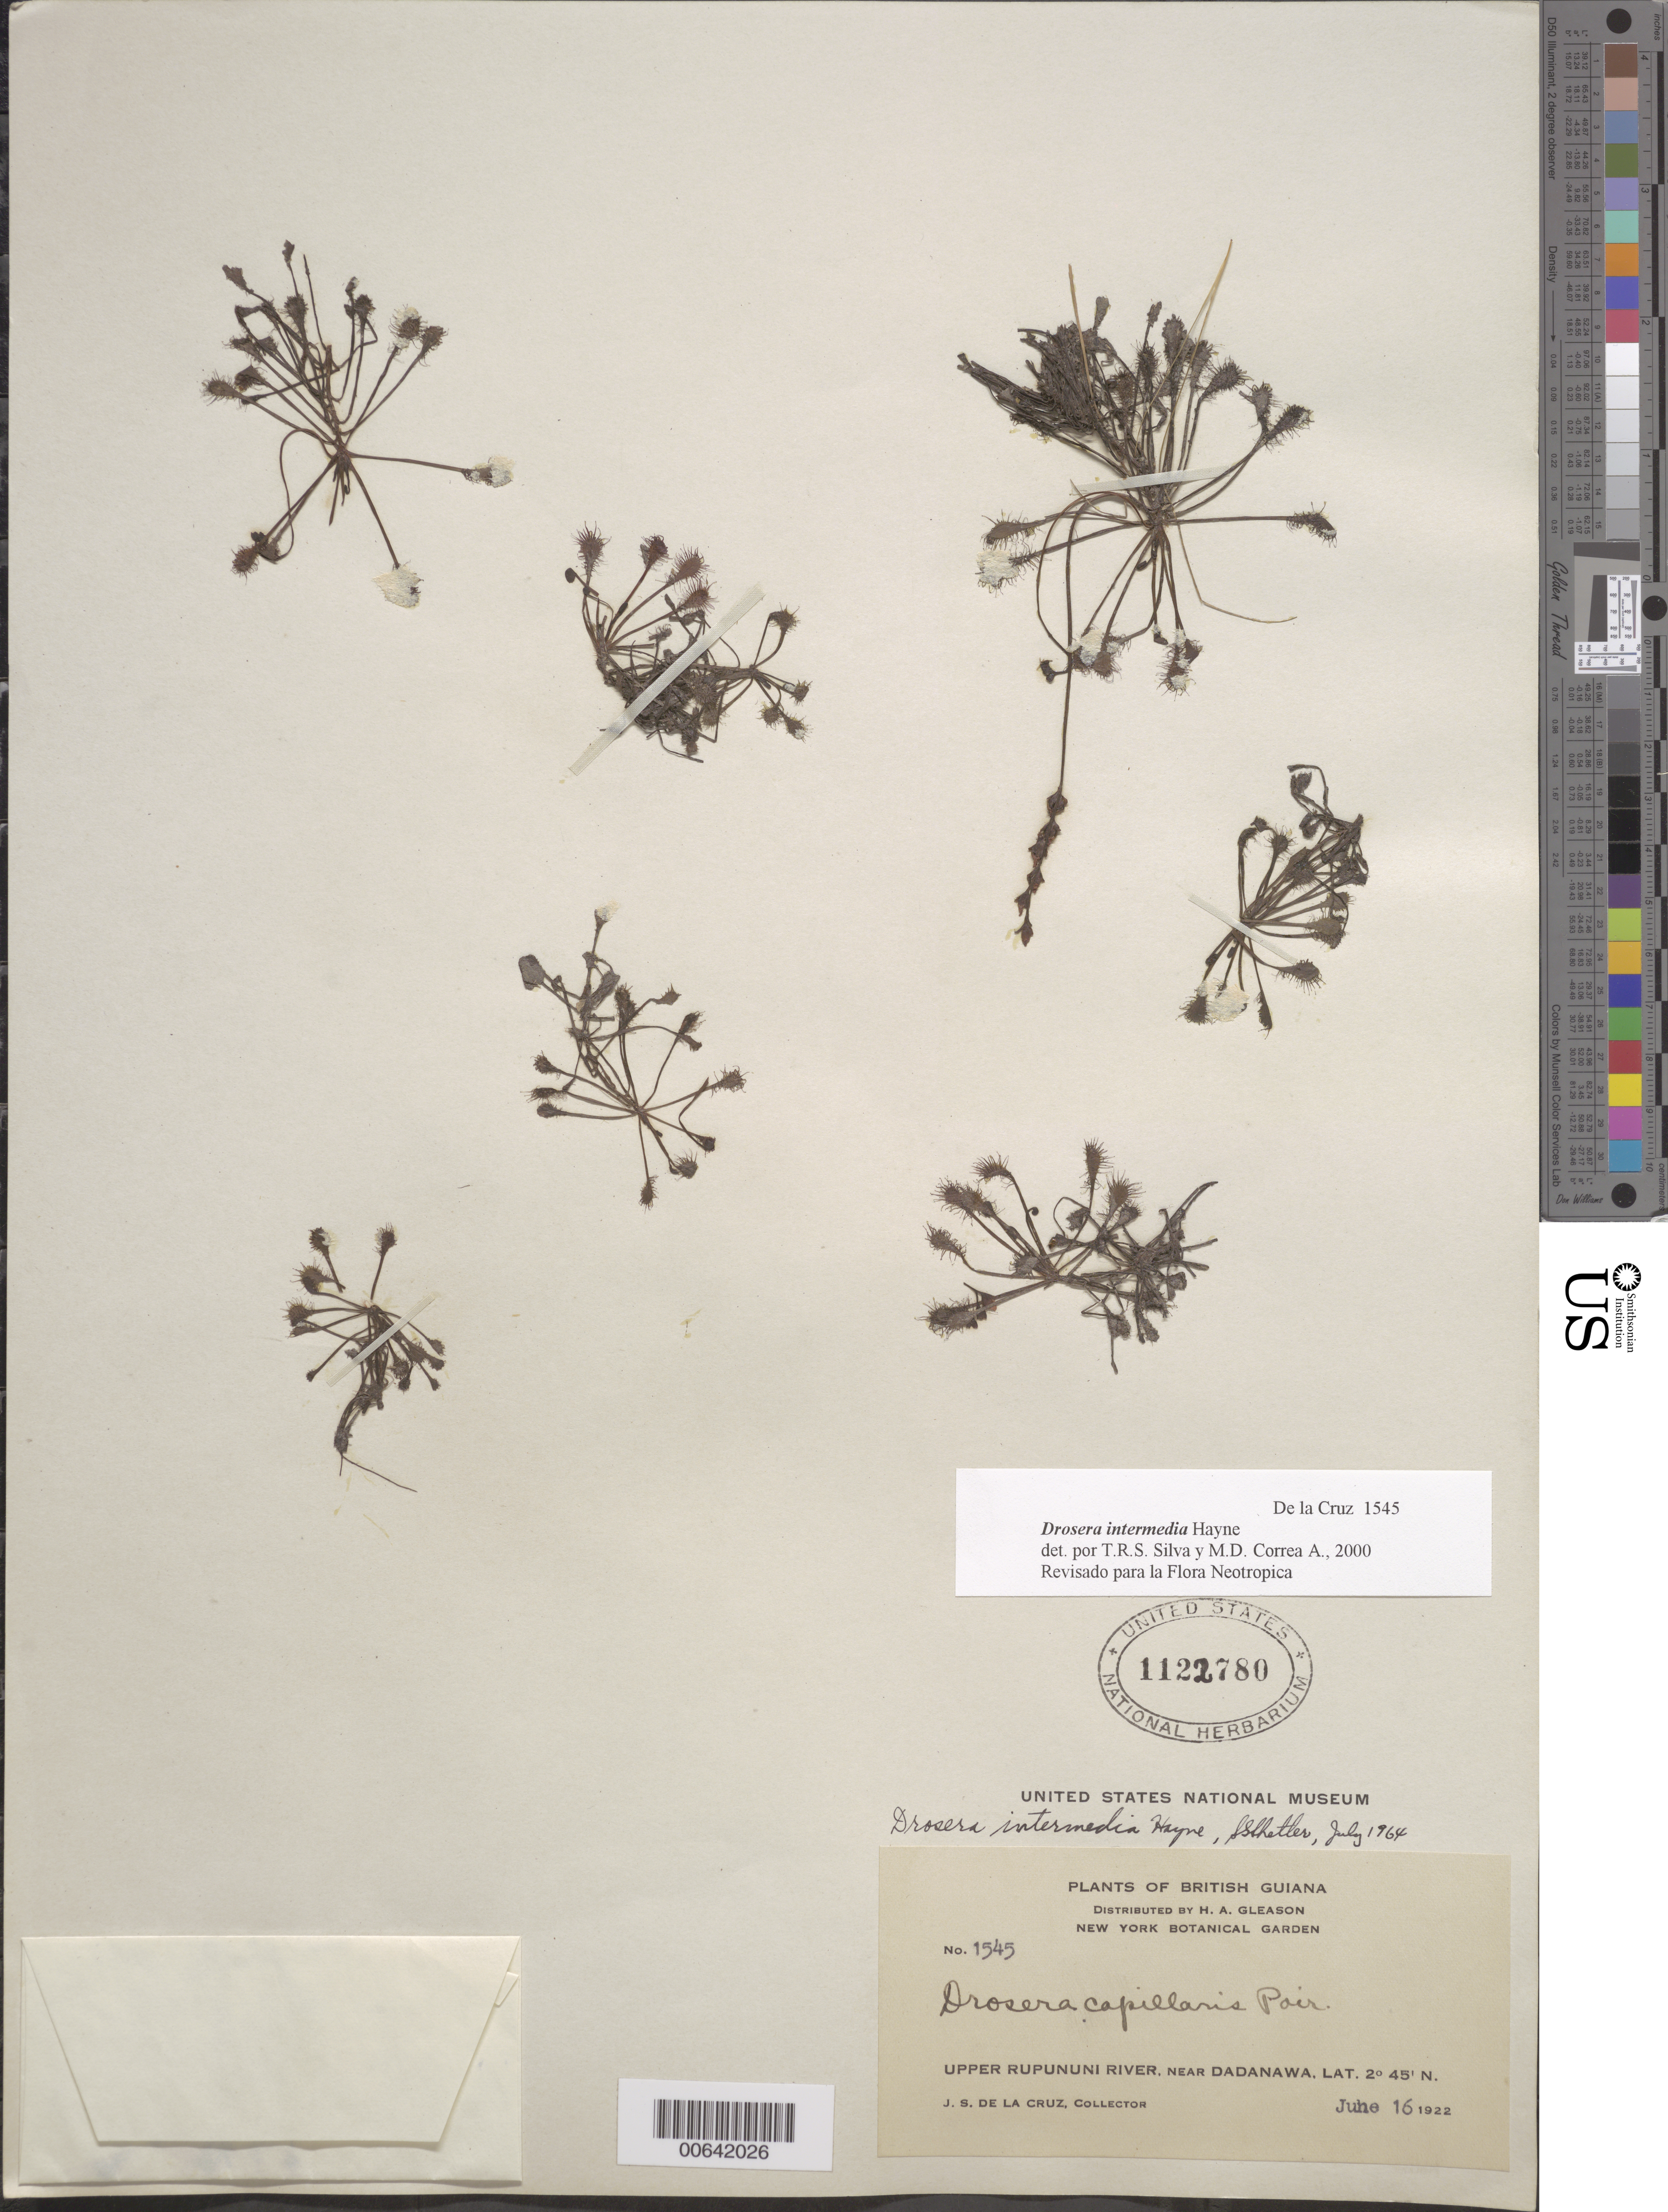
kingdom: Plantae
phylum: Tracheophyta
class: Magnoliopsida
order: Caryophyllales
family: Droseraceae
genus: Drosera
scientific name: Drosera intermedia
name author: Hayne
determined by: Shetler, Stanwyn G., (US), NMNH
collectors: J. S. de la Cruz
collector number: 1545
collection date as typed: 16 Jun 1922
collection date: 1922-06-16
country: Guyana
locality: Upper Rupununi River, near Dadanawa. (lat/long recorded as: lat=02:45:0:N long=:::)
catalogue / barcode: US 1122780